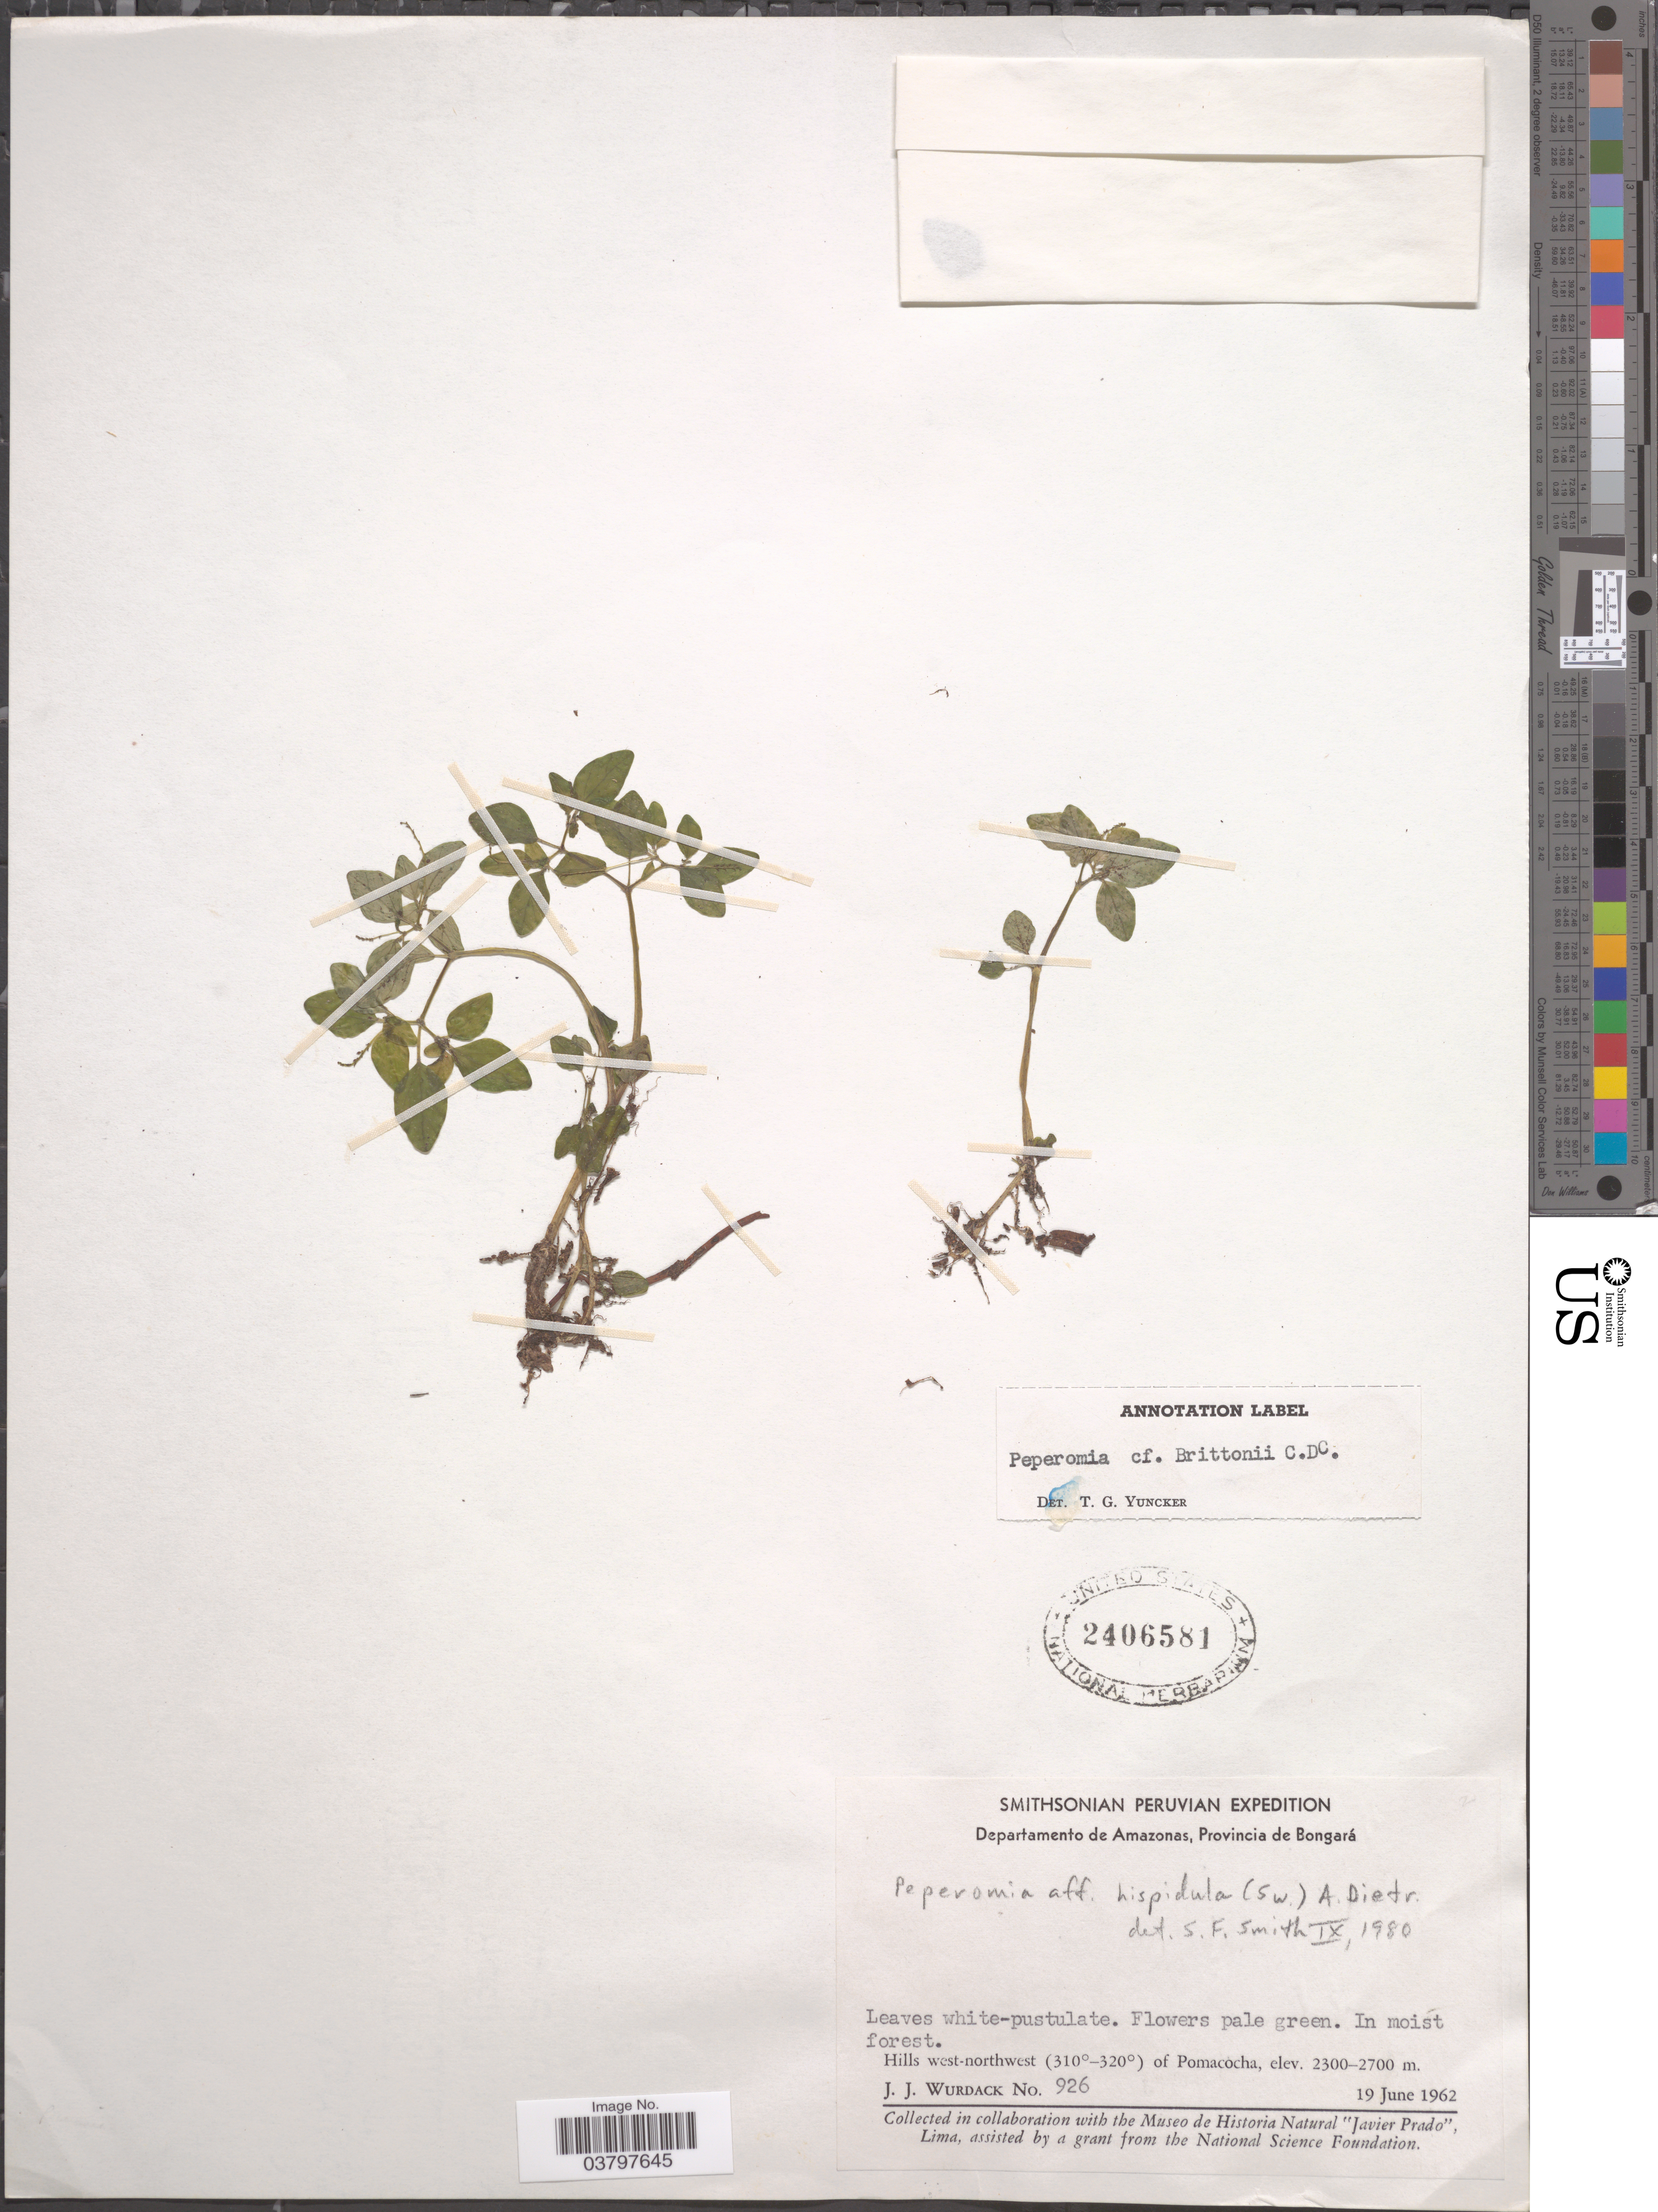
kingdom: Plantae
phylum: Tracheophyta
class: Magnoliopsida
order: Piperales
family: Piperaceae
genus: Peperomia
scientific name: Peperomia hispidula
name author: (Sw.) A. Dietr.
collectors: J. J. Wurdack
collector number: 926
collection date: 1962-06-19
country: Peru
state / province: Amazonas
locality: Departamento de Amazonas, Provincia de Bongará. Hills west-northwest (310º-320º) of Pomacocha.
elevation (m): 2300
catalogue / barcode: US 2406581